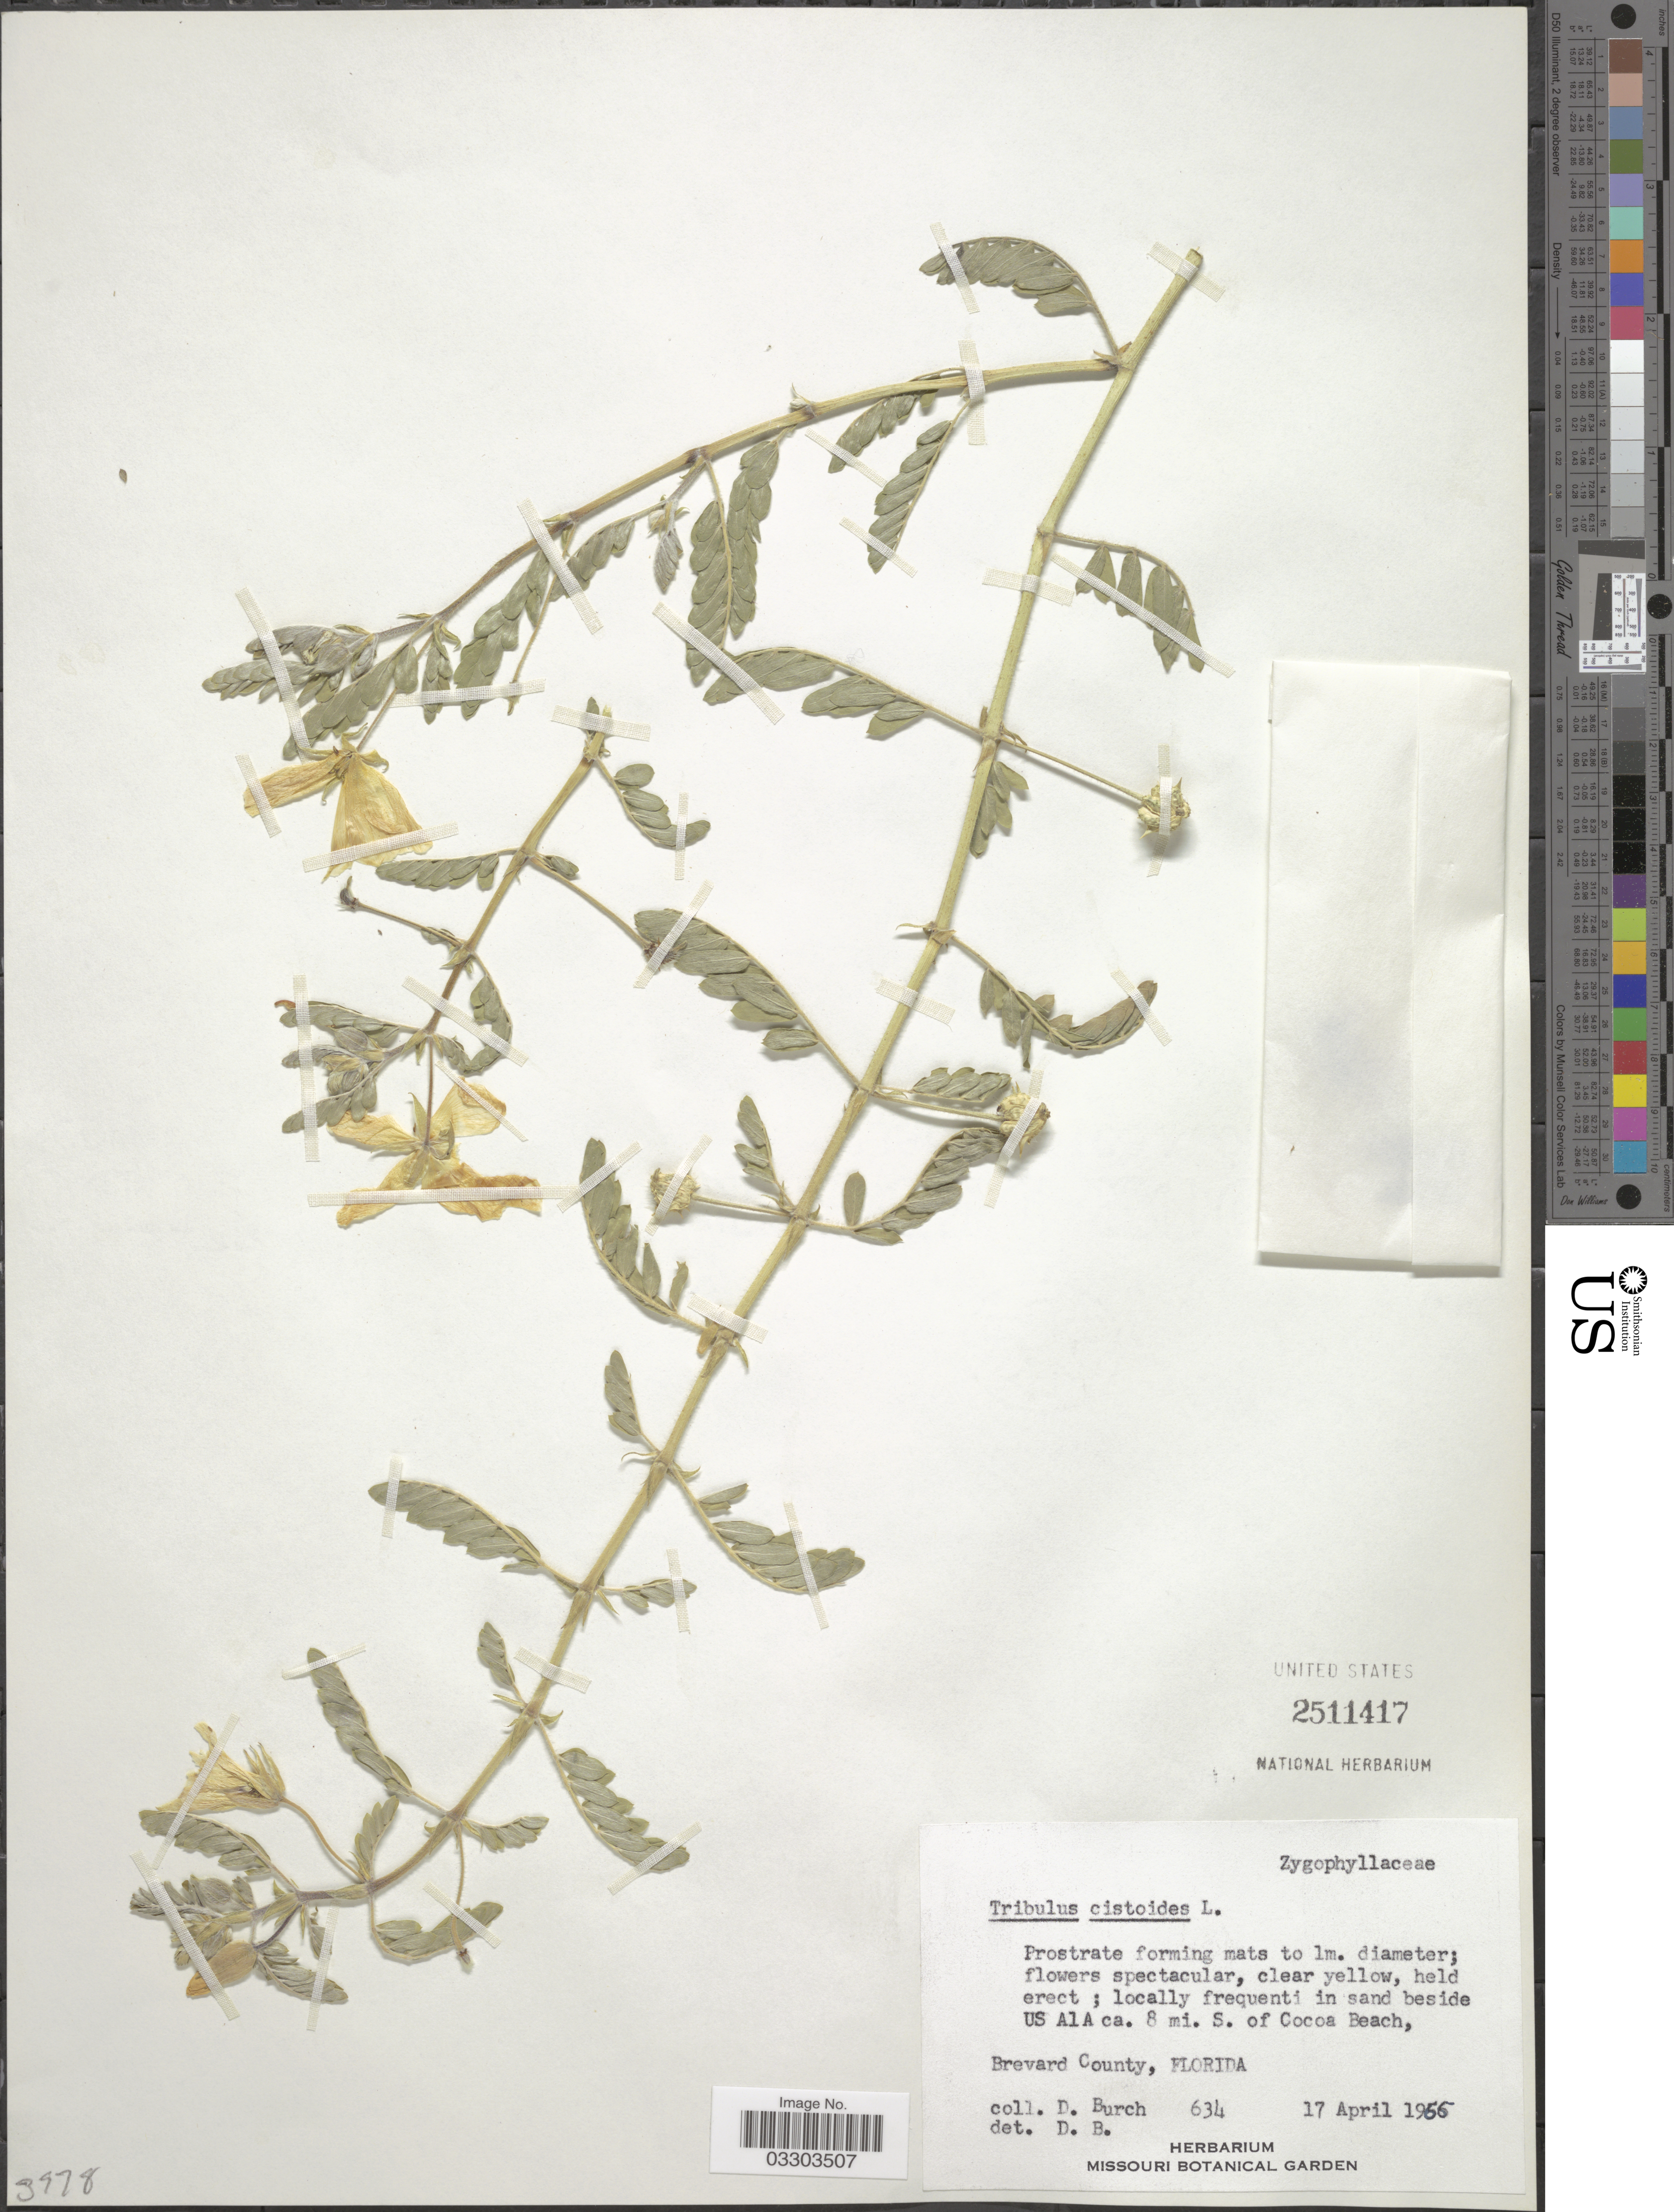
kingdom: Plantae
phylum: Tracheophyta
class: Magnoliopsida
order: Zygophyllales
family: Zygophyllaceae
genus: Tribulus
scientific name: Tribulus cistoides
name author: L.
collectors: D. Burch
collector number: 634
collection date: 1966-04-17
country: United States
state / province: Florida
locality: Beside US A1A ca. 8 mi. S. of Cocoa Beach, Brevard County.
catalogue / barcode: US 2511417